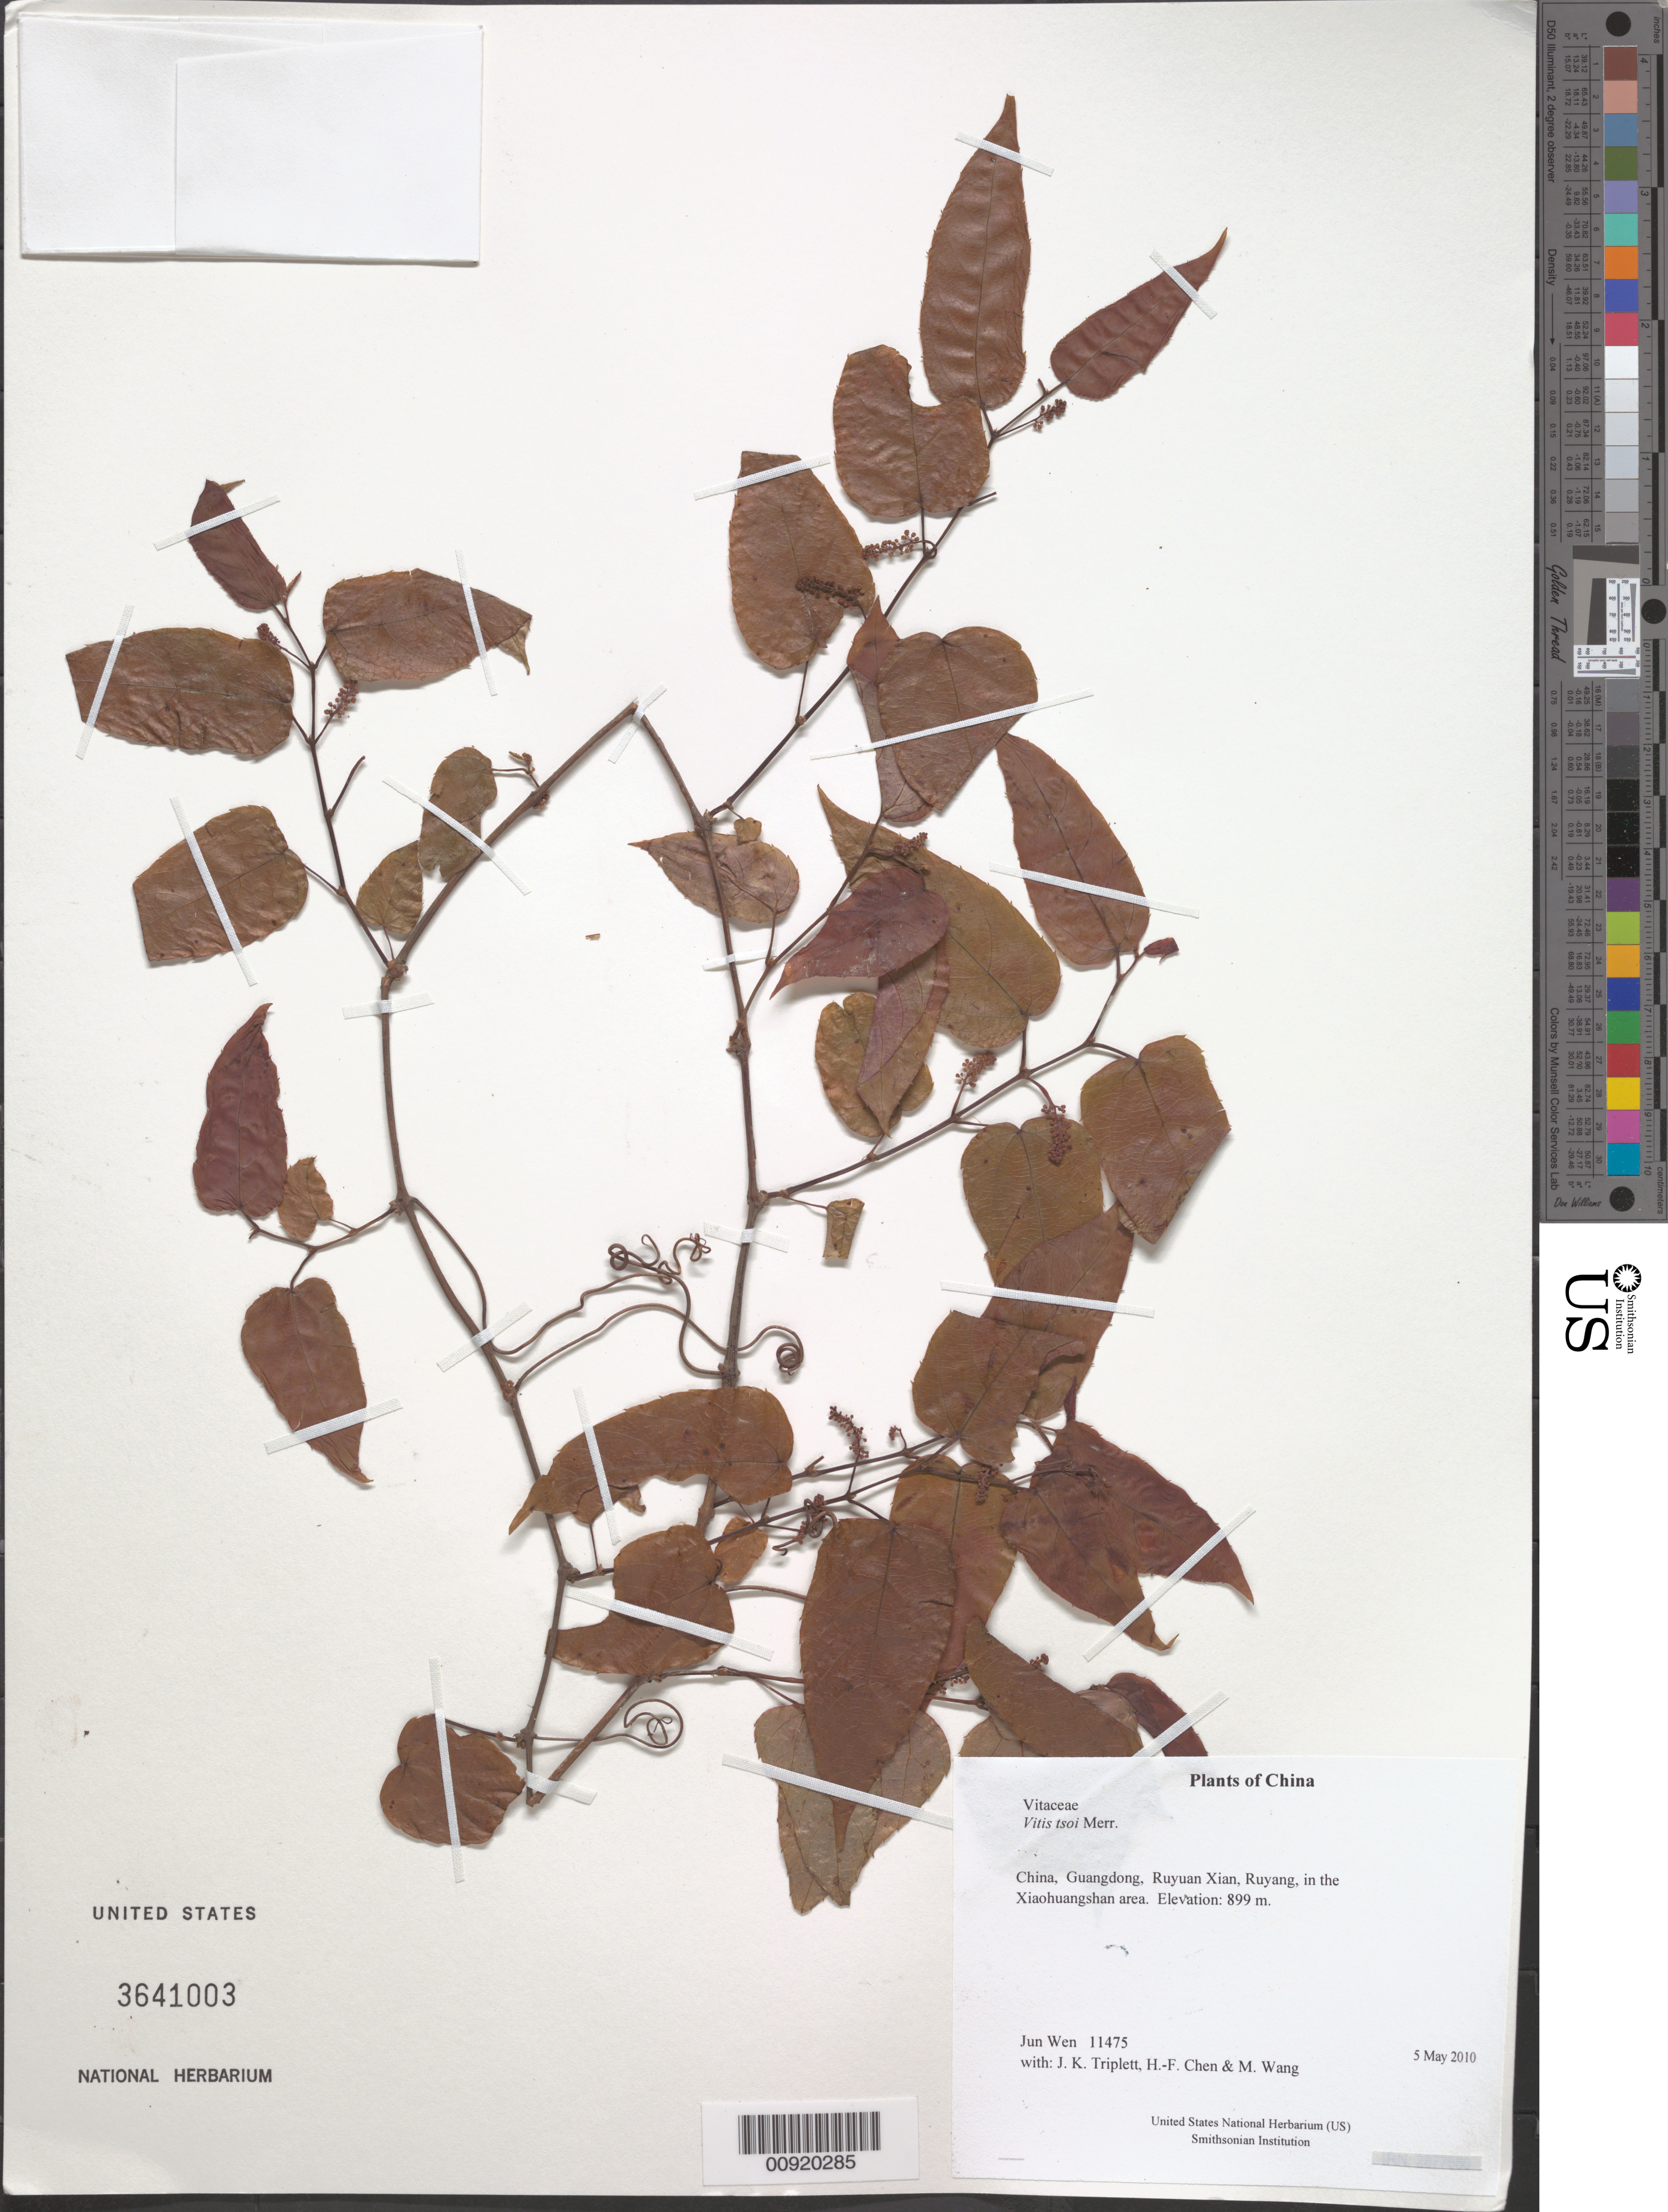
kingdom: Plantae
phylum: Tracheophyta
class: Magnoliopsida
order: Vitales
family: Vitaceae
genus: Vitis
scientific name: Vitis tsoi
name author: Merr.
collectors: J. Wen, J. K. Triplett, H.-F. Chen & M. Wang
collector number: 11475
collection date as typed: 5 May 2010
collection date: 2010-05-05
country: China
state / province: Guangdong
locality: Ruyuan Xian, Ruyang, in the Xiaohuangshan area.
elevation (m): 899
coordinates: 24 54.721 N, 113 02.326 E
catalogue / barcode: US 3641003